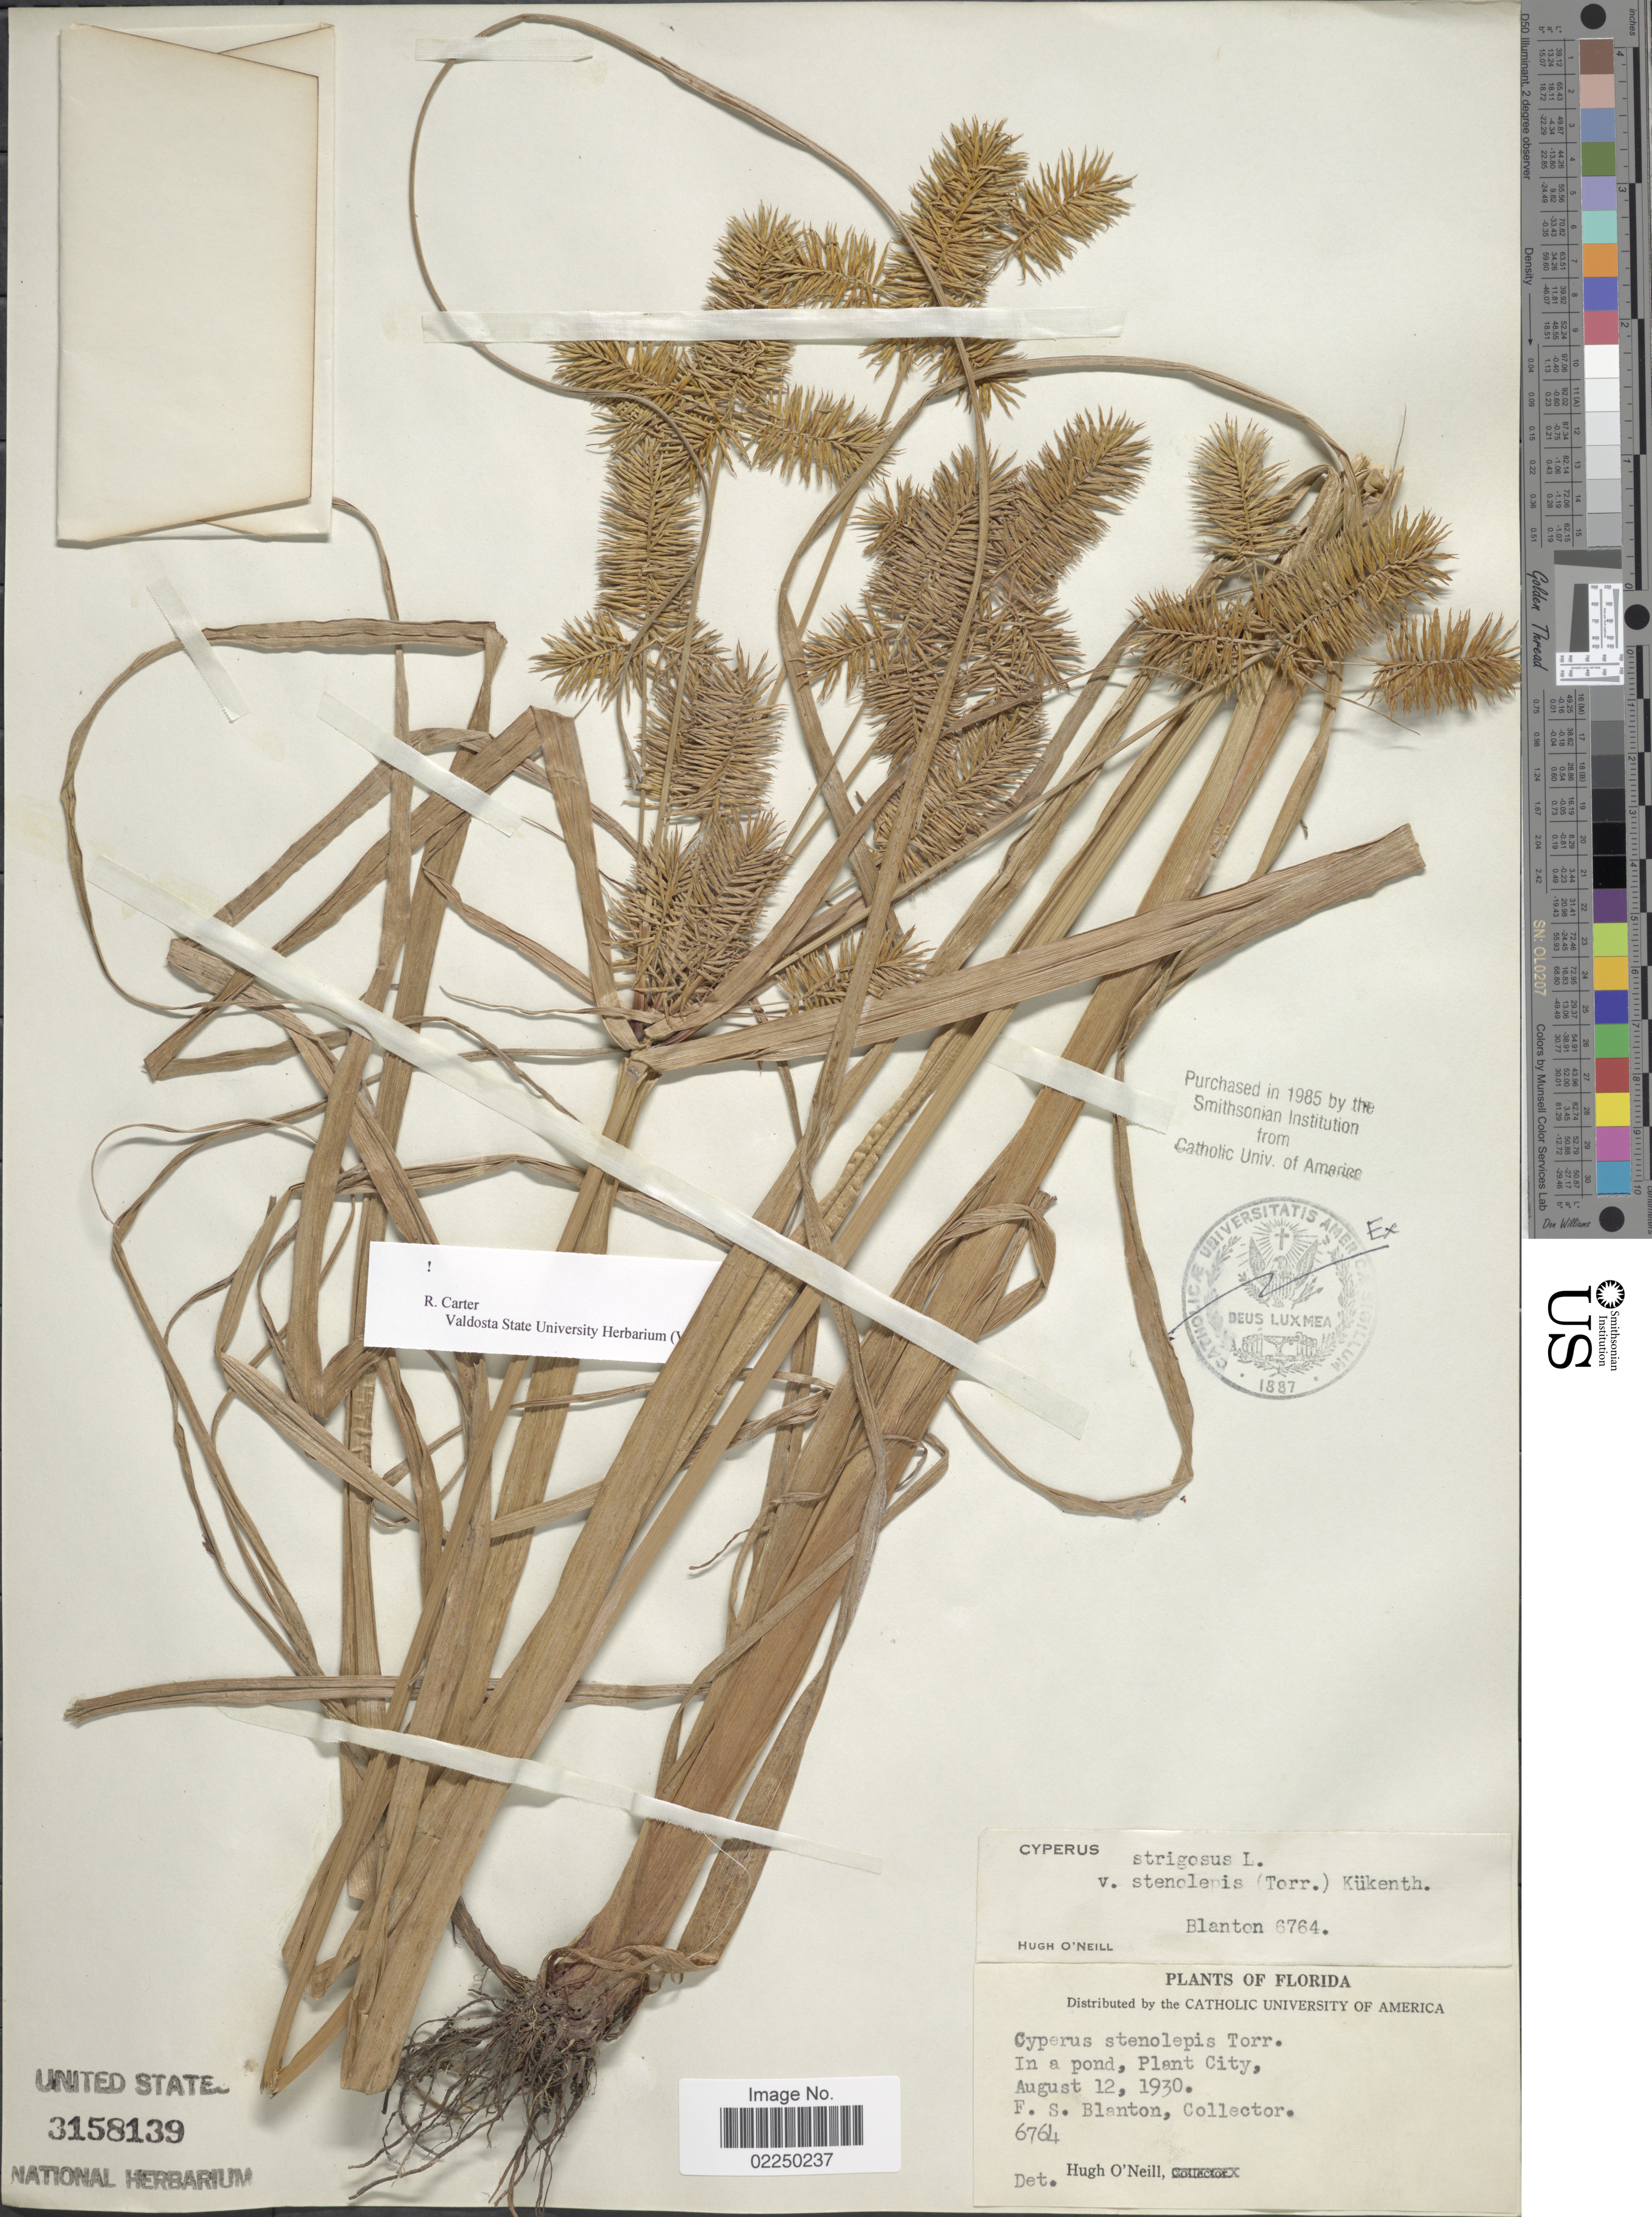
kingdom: Plantae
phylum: Tracheophyta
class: Liliopsida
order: Poales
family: Cyperaceae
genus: Cyperus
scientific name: Cyperus strigosus L.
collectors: F. S. Blanton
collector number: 6764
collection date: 1930-08-12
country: United States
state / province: Florida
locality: In a pond, Plant City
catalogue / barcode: US 3158139